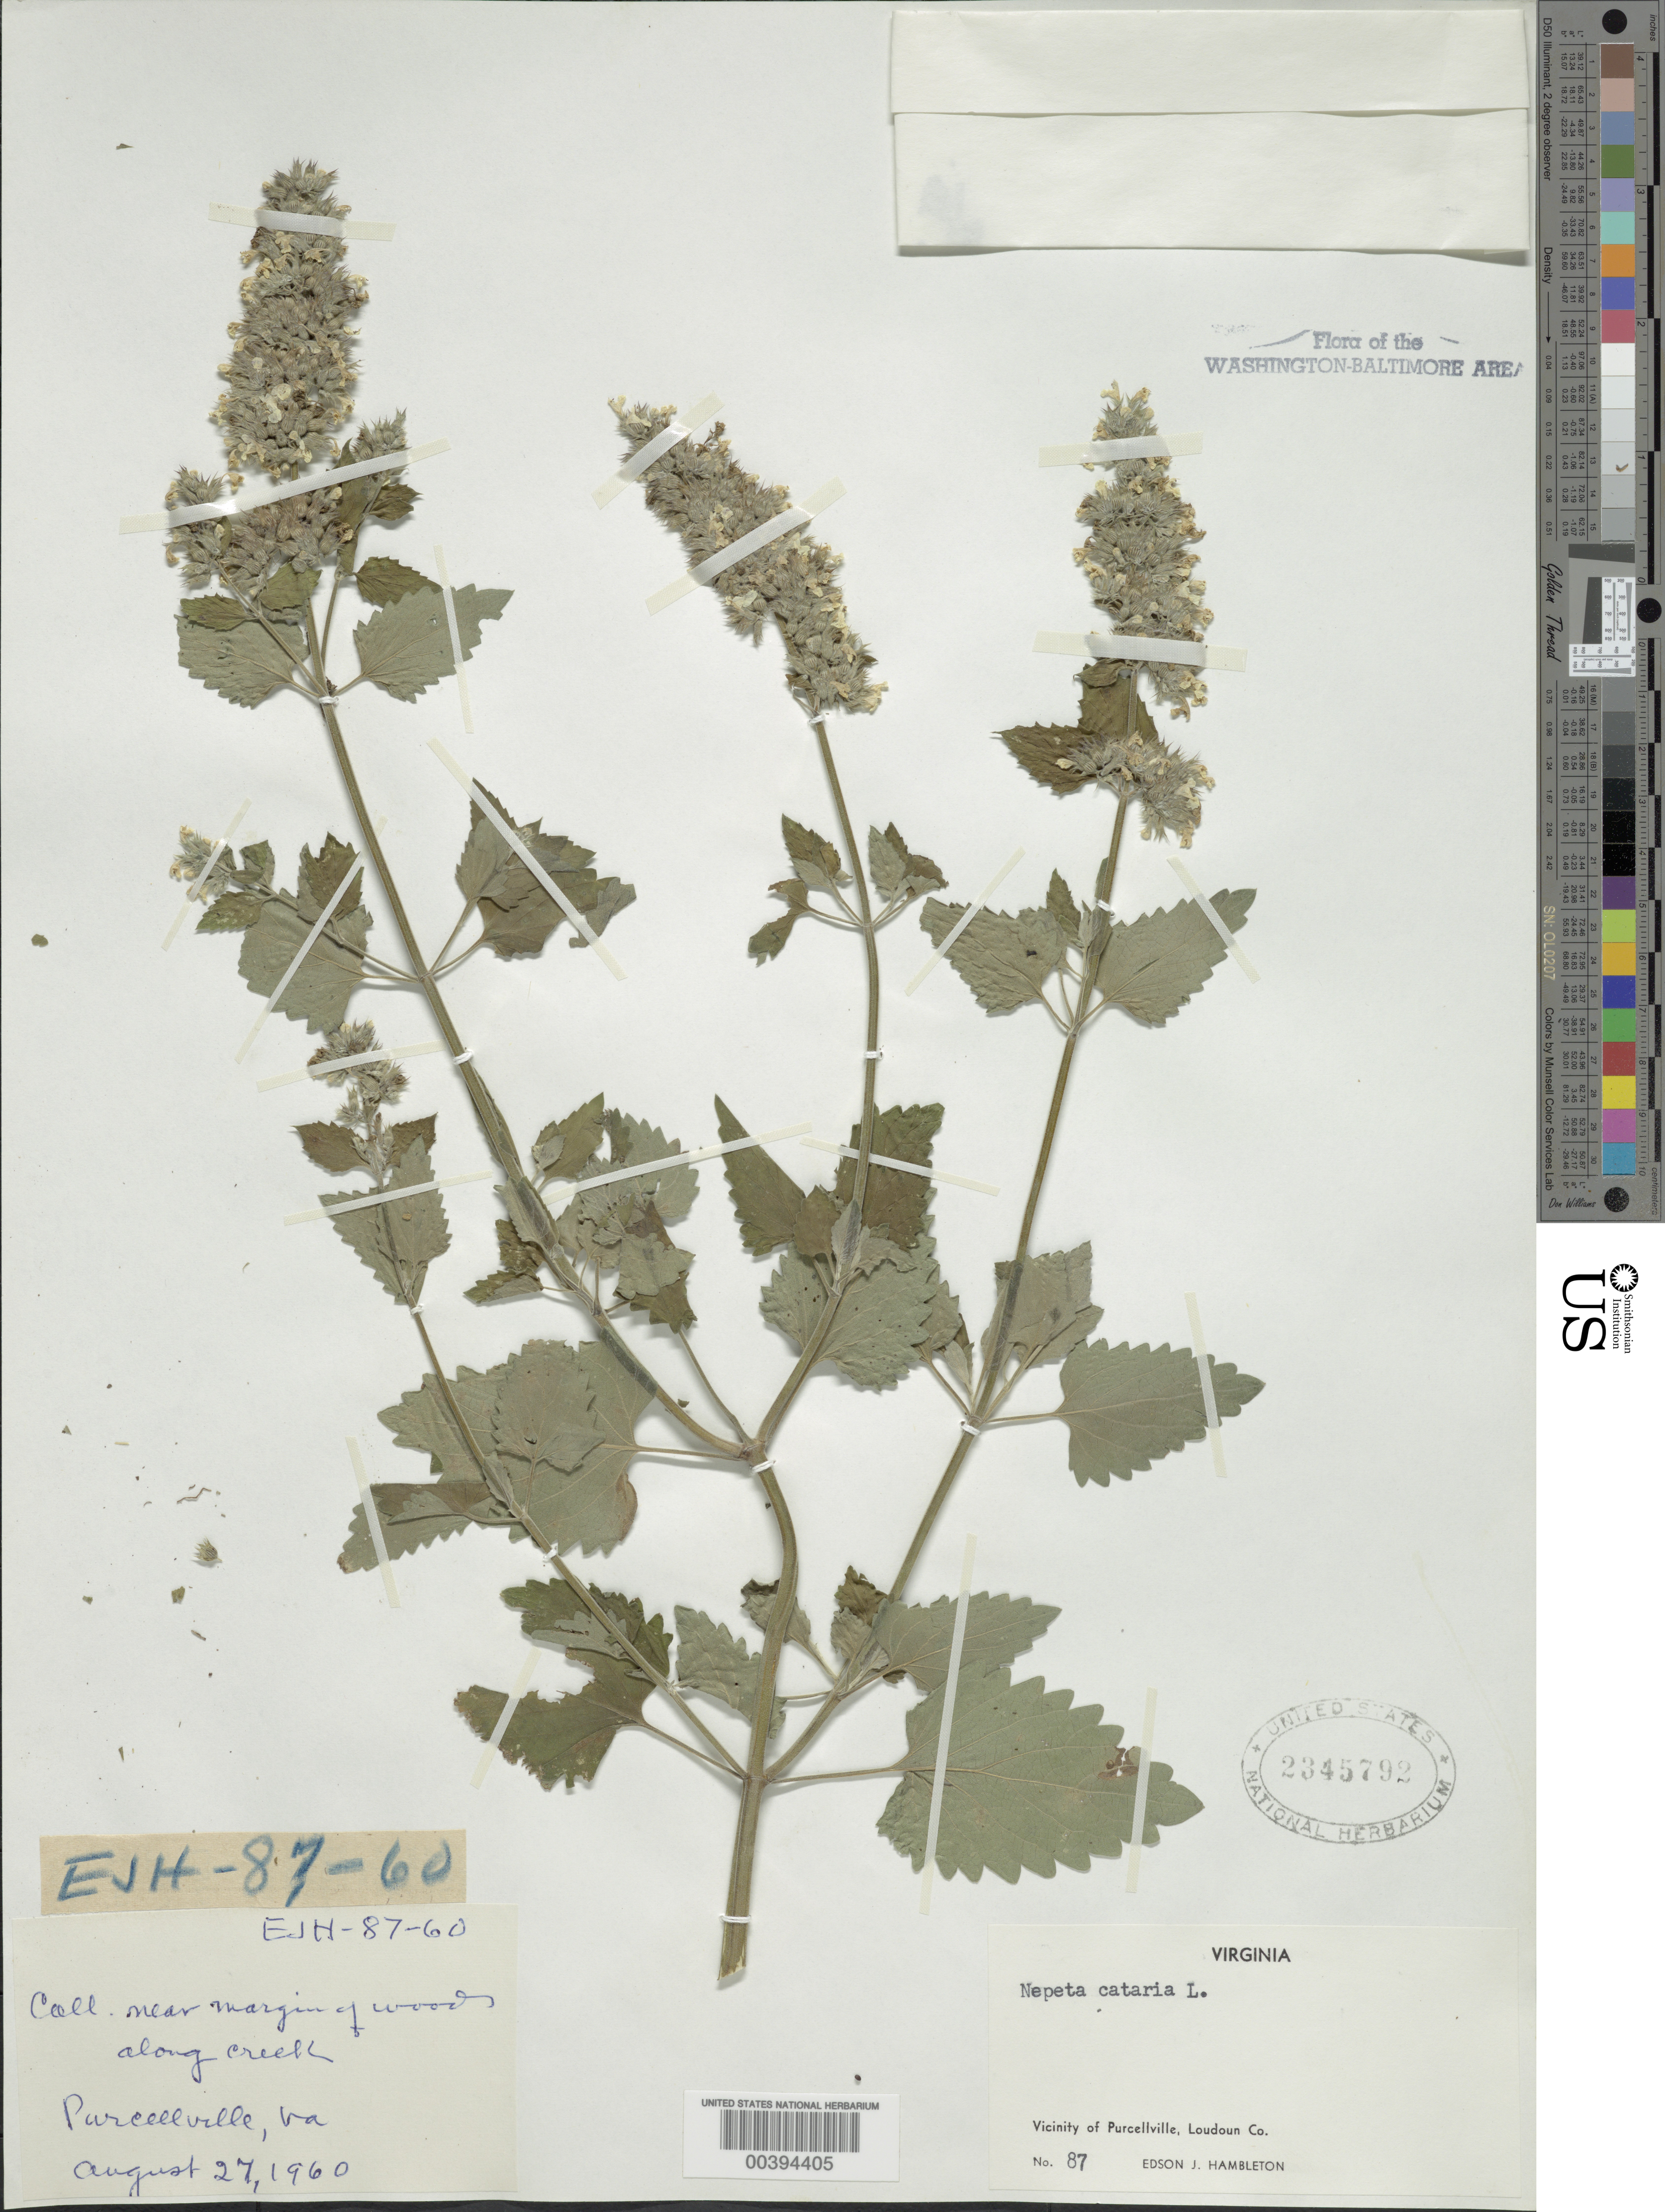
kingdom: Plantae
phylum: Tracheophyta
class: Magnoliopsida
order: Lamiales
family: Lamiaceae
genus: Nepeta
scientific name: Nepeta cataria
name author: L.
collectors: E. Hambleton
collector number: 87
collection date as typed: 27 Aug 1960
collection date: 1960-08-27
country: United States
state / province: Virginia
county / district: Loudoun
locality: Purcellville vicinity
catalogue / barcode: US 2345792